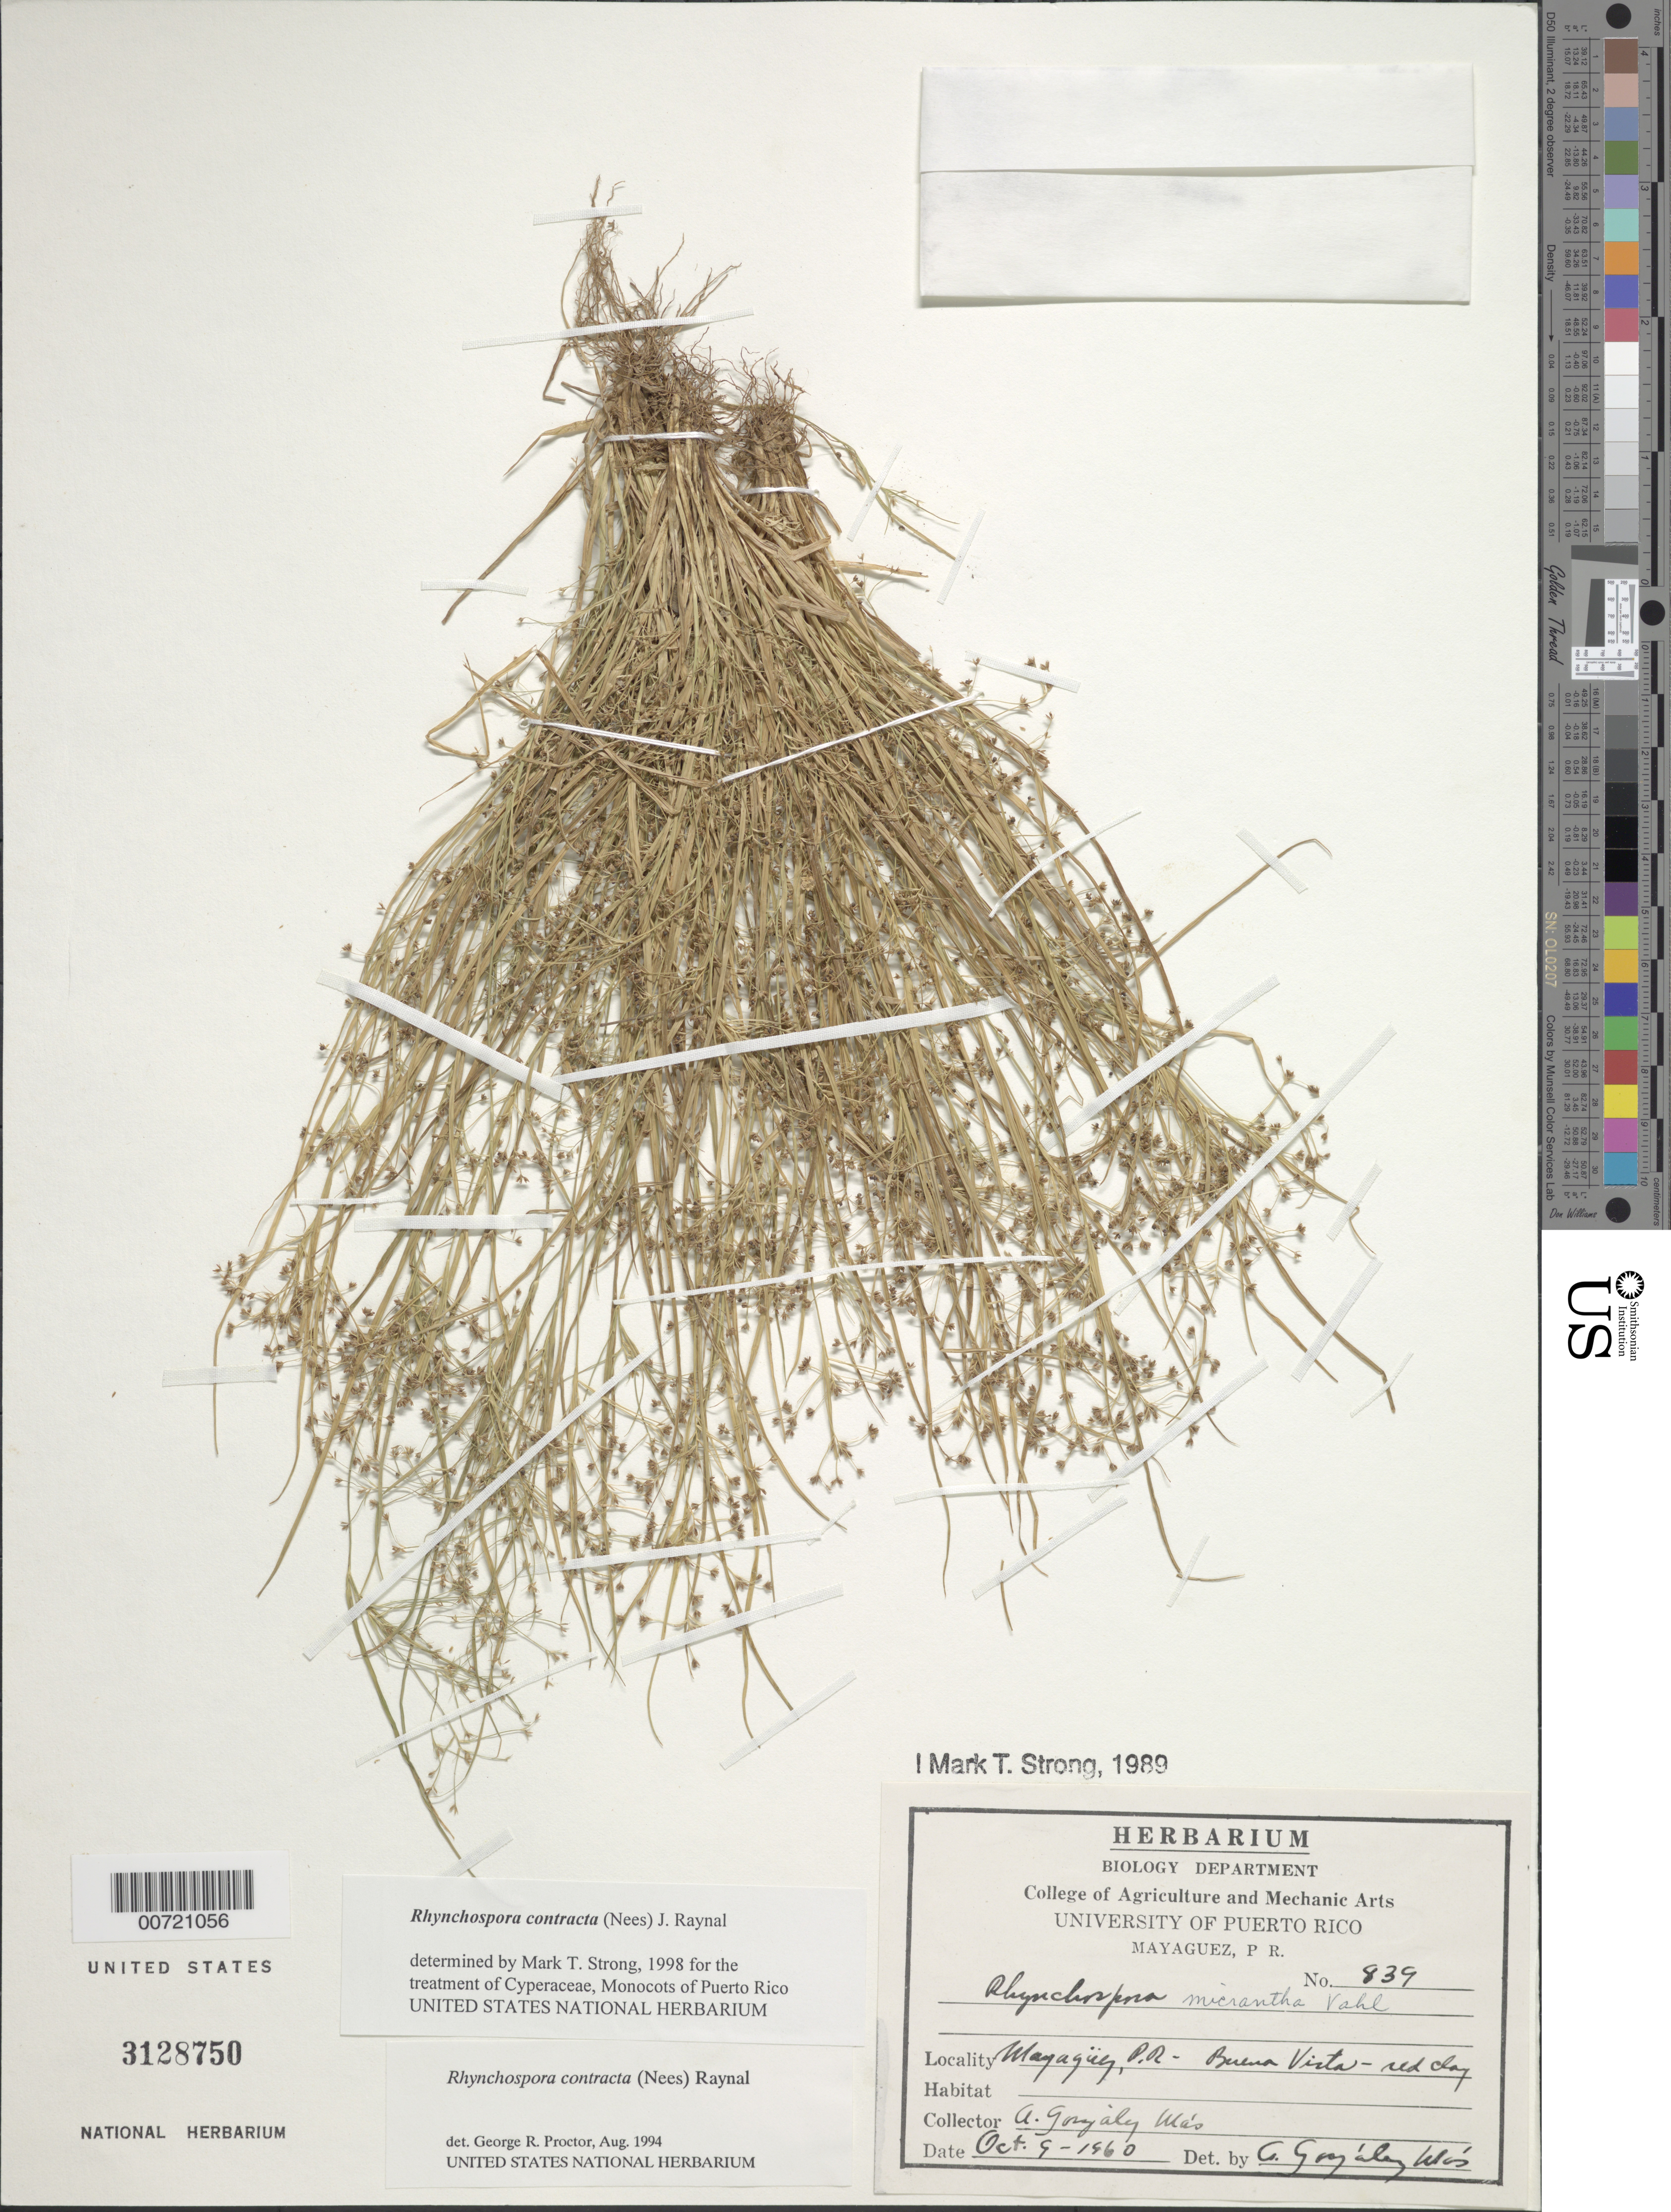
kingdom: Plantae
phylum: Tracheophyta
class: Liliopsida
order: Poales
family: Cyperaceae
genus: Rhynchospora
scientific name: Rhynchospora contracta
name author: (Nees) J. Raynal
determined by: Strong, M. T., (US), Smithsonian Institution - National Museum of Natural History (UNITED STATES)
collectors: A. González Más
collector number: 839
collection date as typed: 09 Oct 1960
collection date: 1960-10-09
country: Puerto Rico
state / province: Mayagüez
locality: Mayagüez: Buena Vista.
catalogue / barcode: US 3128750